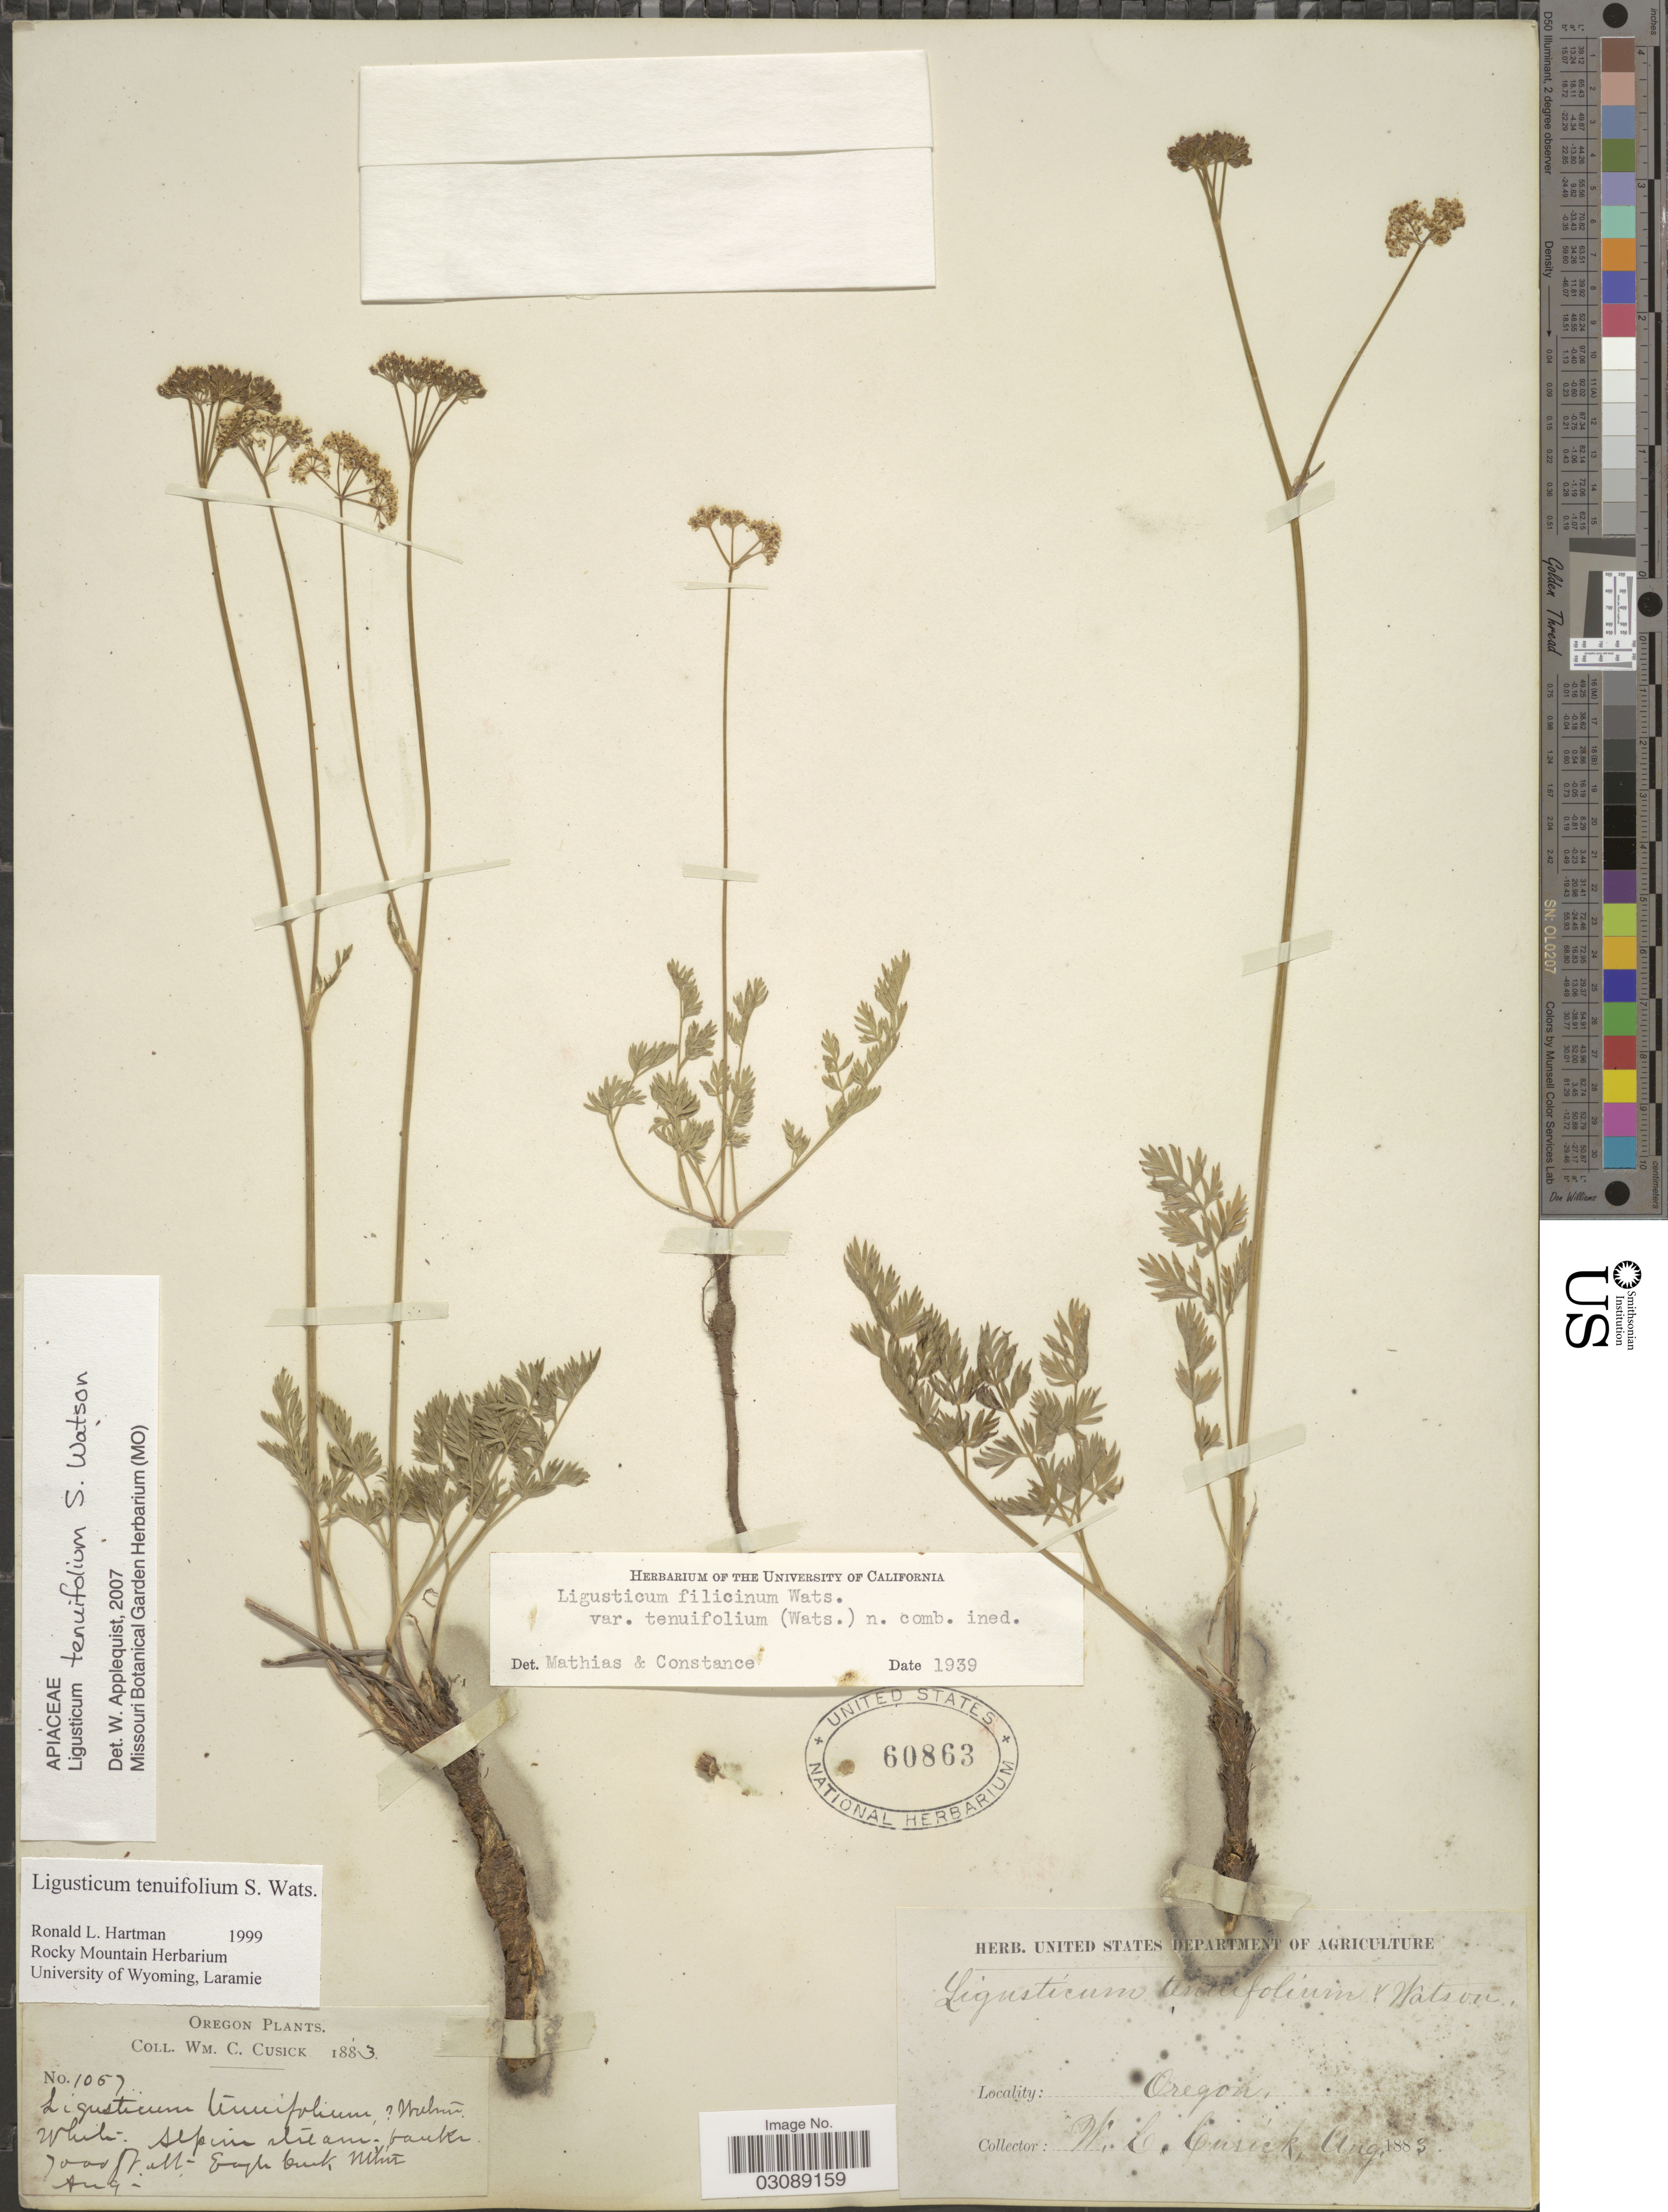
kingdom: Plantae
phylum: Tracheophyta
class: Magnoliopsida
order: Apiales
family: Apiaceae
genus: Ligusticum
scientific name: Ligusticum tenuifolium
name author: S. Watson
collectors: W. C. Cusick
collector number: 1057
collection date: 1883-08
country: United States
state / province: Oregon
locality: Alpine stream banks, Eagle Creek, Mtns.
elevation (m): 2134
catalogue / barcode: US 60863